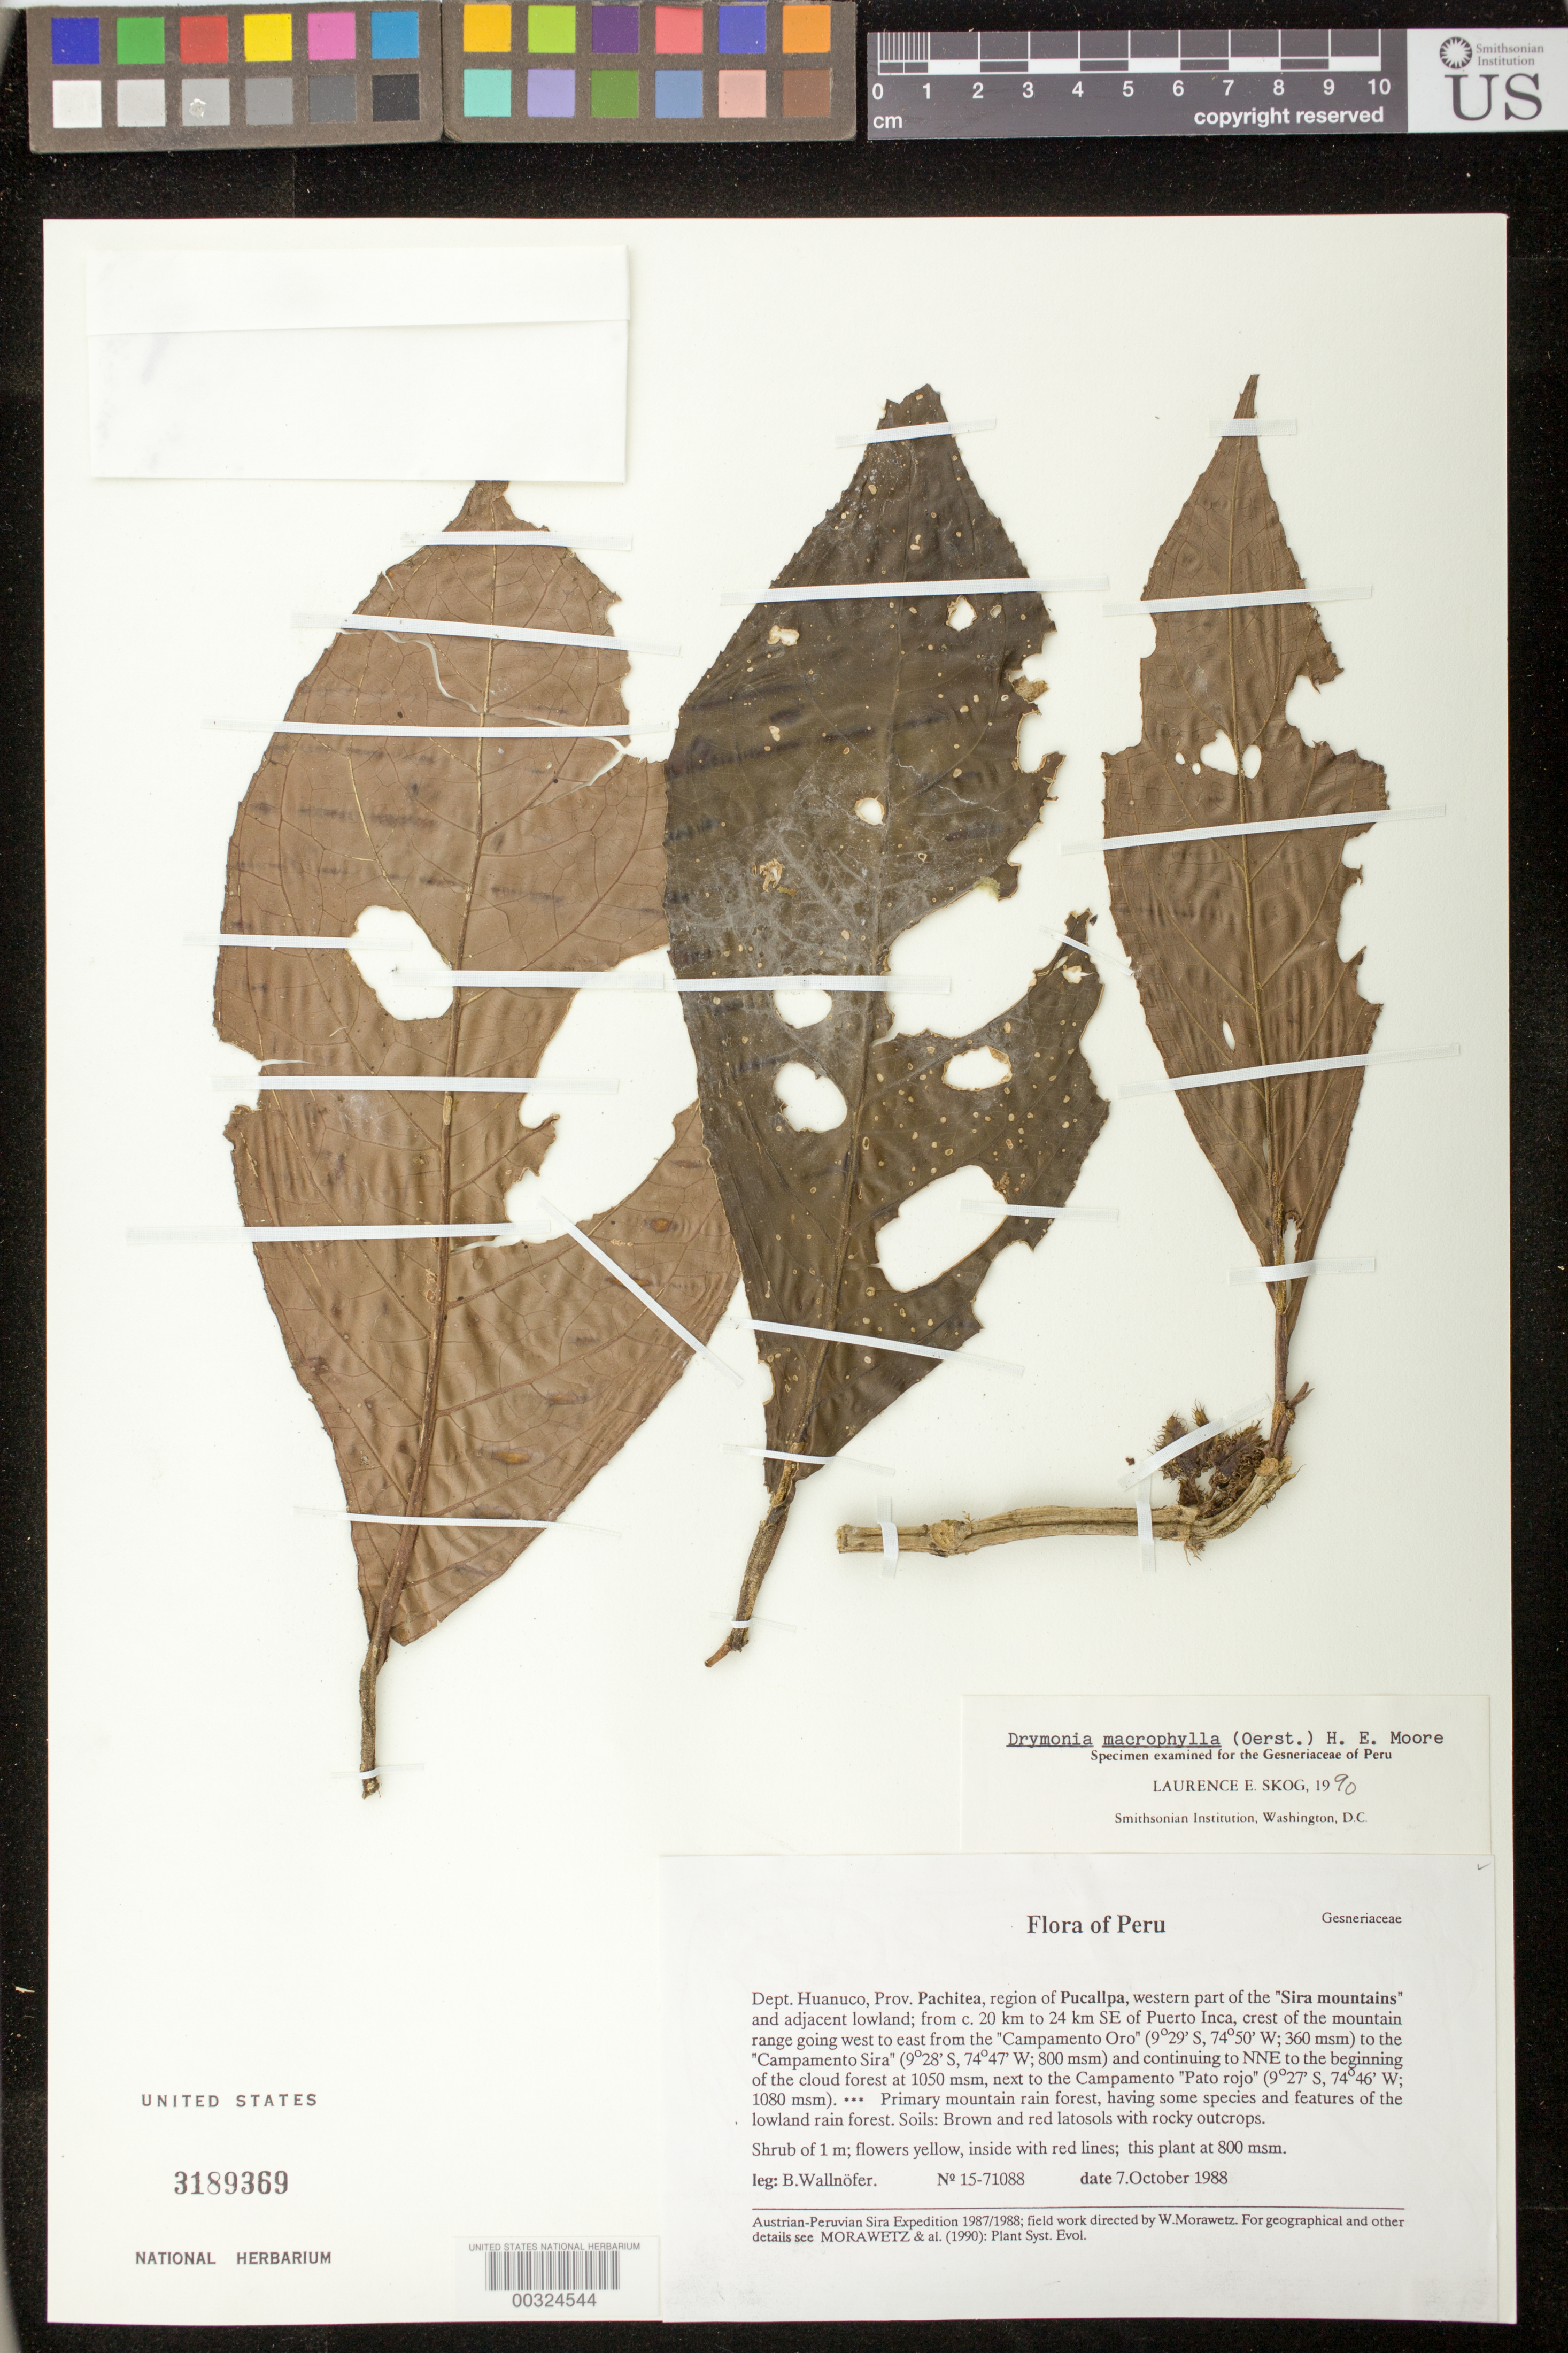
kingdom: Plantae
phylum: Tracheophyta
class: Magnoliopsida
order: Lamiales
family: Gesneriaceae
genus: Drymonia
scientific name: Drymonia macrophylla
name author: (Oerst.) H.E. Moore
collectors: B. Wallnöfer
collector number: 15- 71088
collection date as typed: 07 Oct 1988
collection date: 1988-10-07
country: Peru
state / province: Huánuco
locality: Prov. Pachitea; region of Pucallpa, western part of "Sira Mountains" and adjacent lowland, …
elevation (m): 800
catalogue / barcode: US 3189369